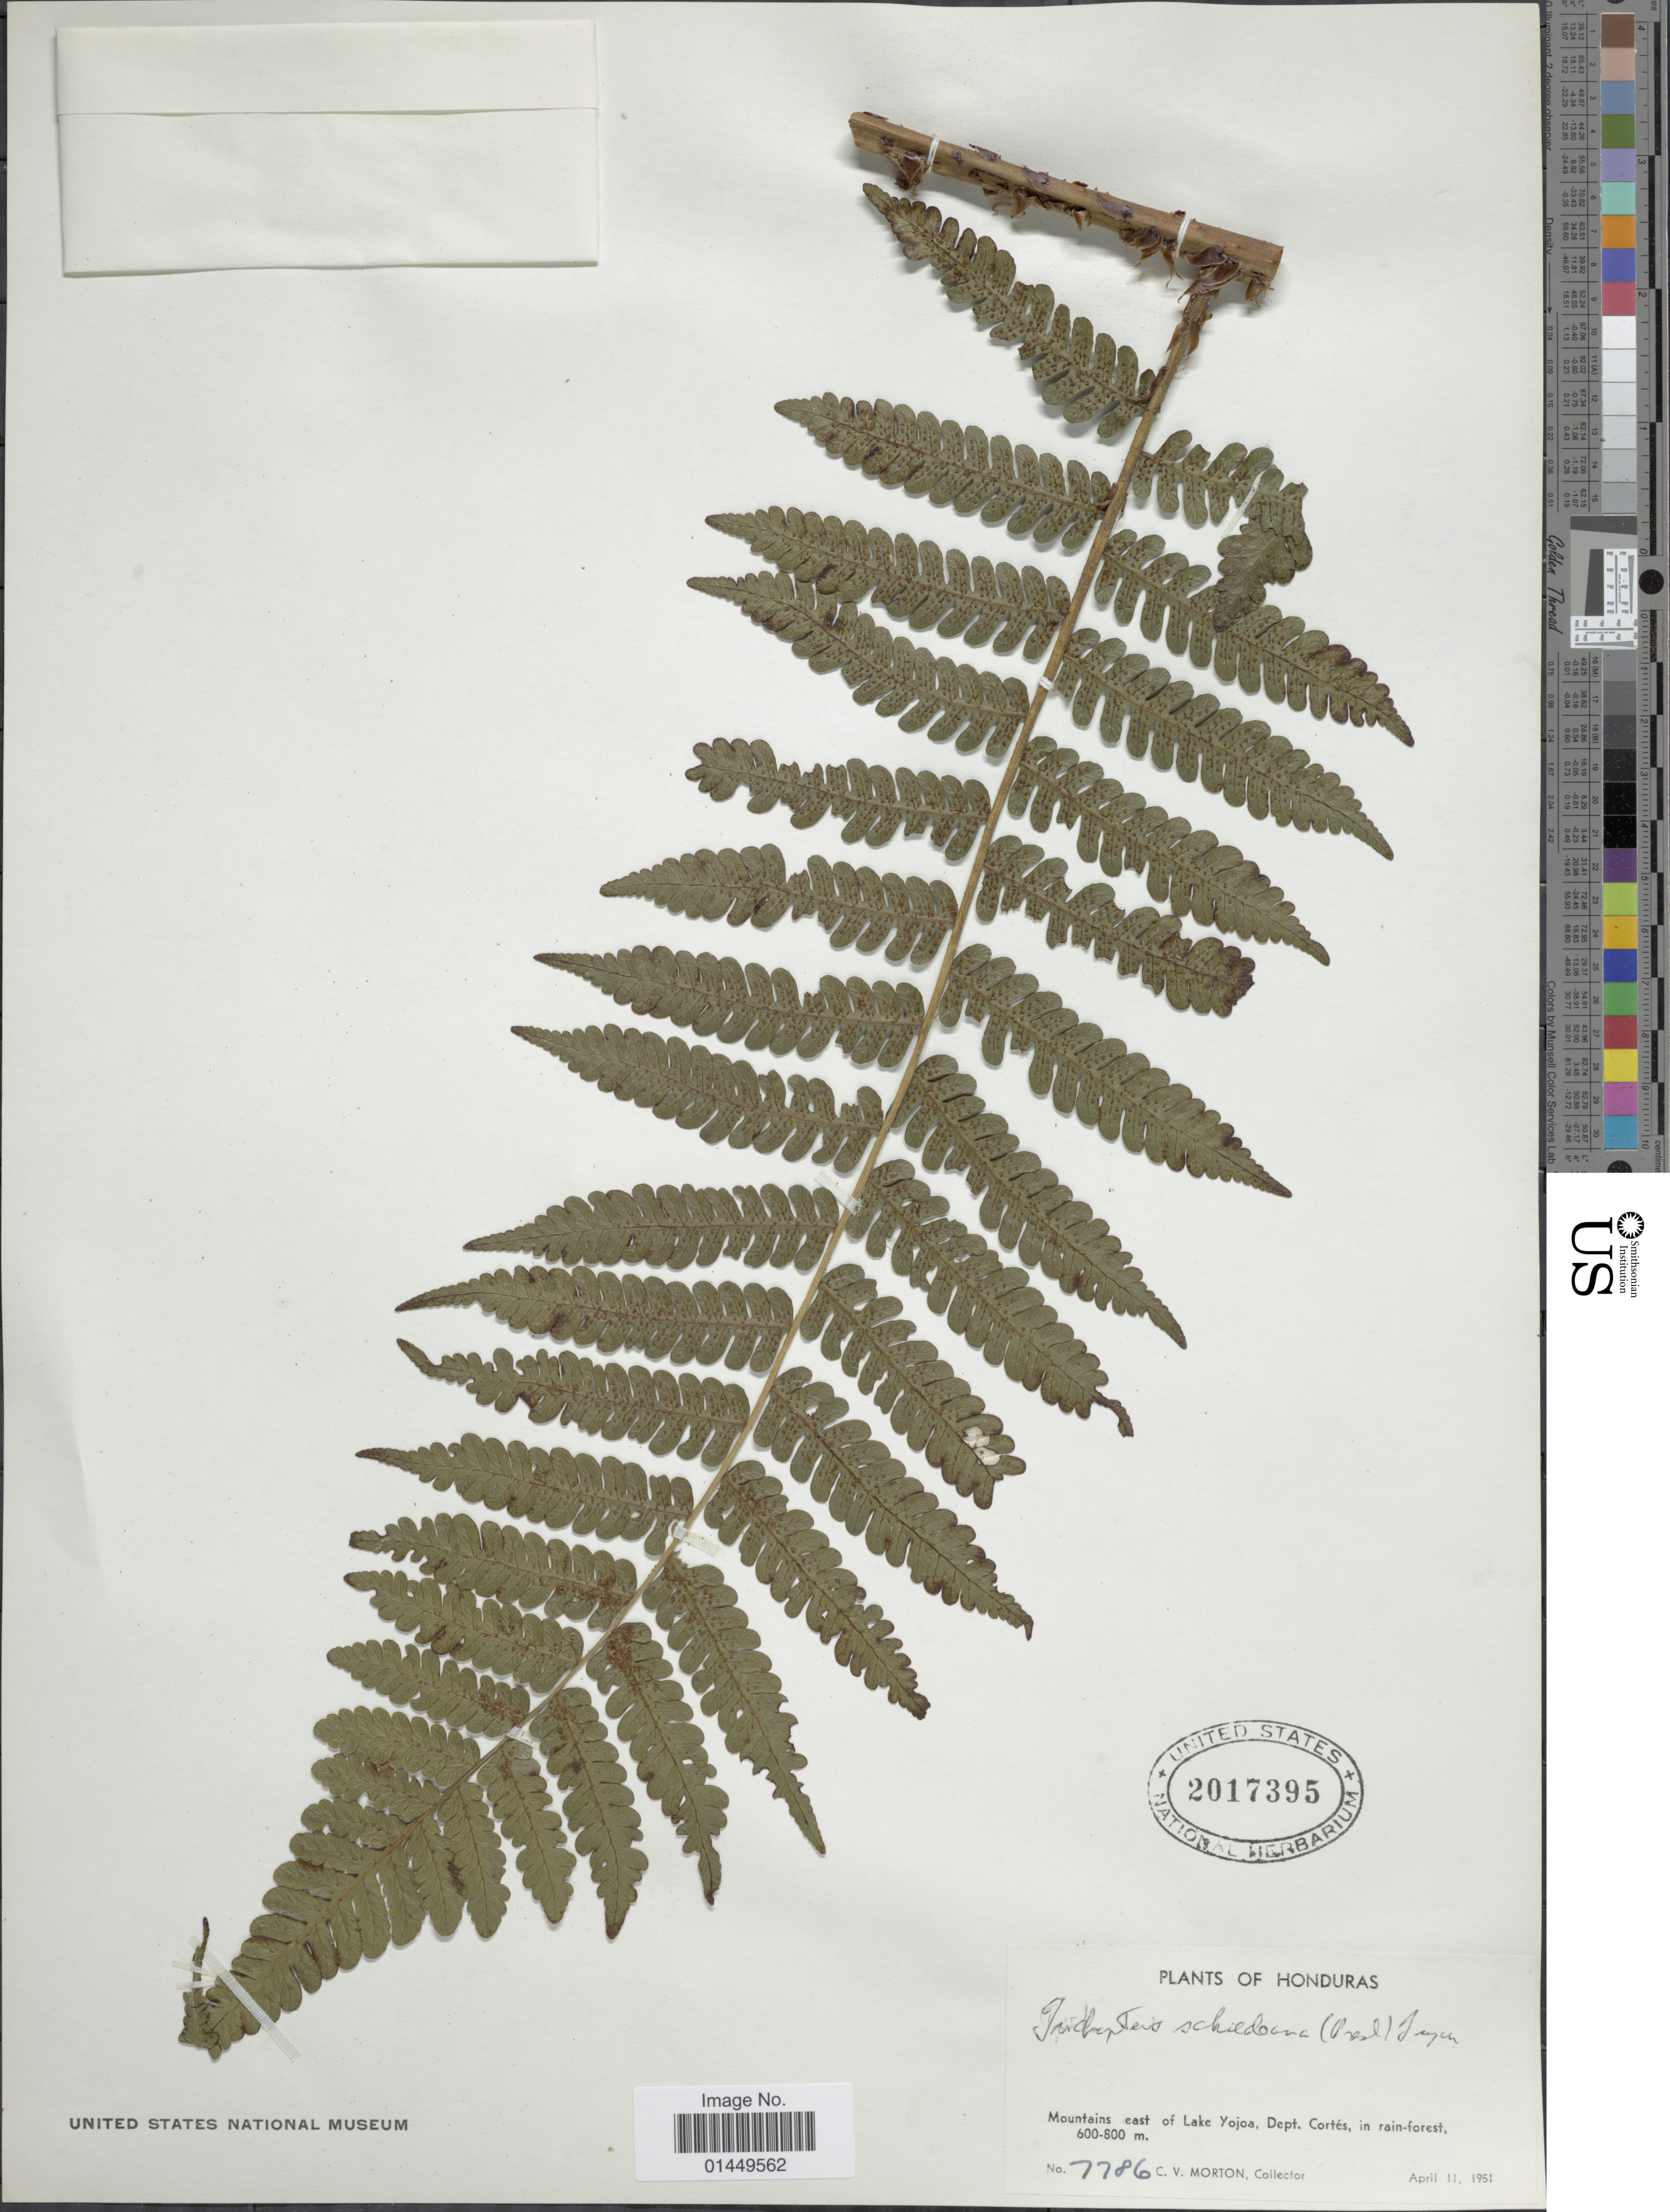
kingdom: Plantae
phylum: Tracheophyta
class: Polypodiopsida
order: Cyatheales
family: Cyatheaceae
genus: Cyathea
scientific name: Cyathea schiedeana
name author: (C. Presl) Domin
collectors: C. V. Morton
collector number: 7786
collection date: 1951-04-11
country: Honduras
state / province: Cortés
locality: Mountains east of Lake Yojoa, Dept. Cortes, in rain-forest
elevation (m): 600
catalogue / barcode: US 2017395